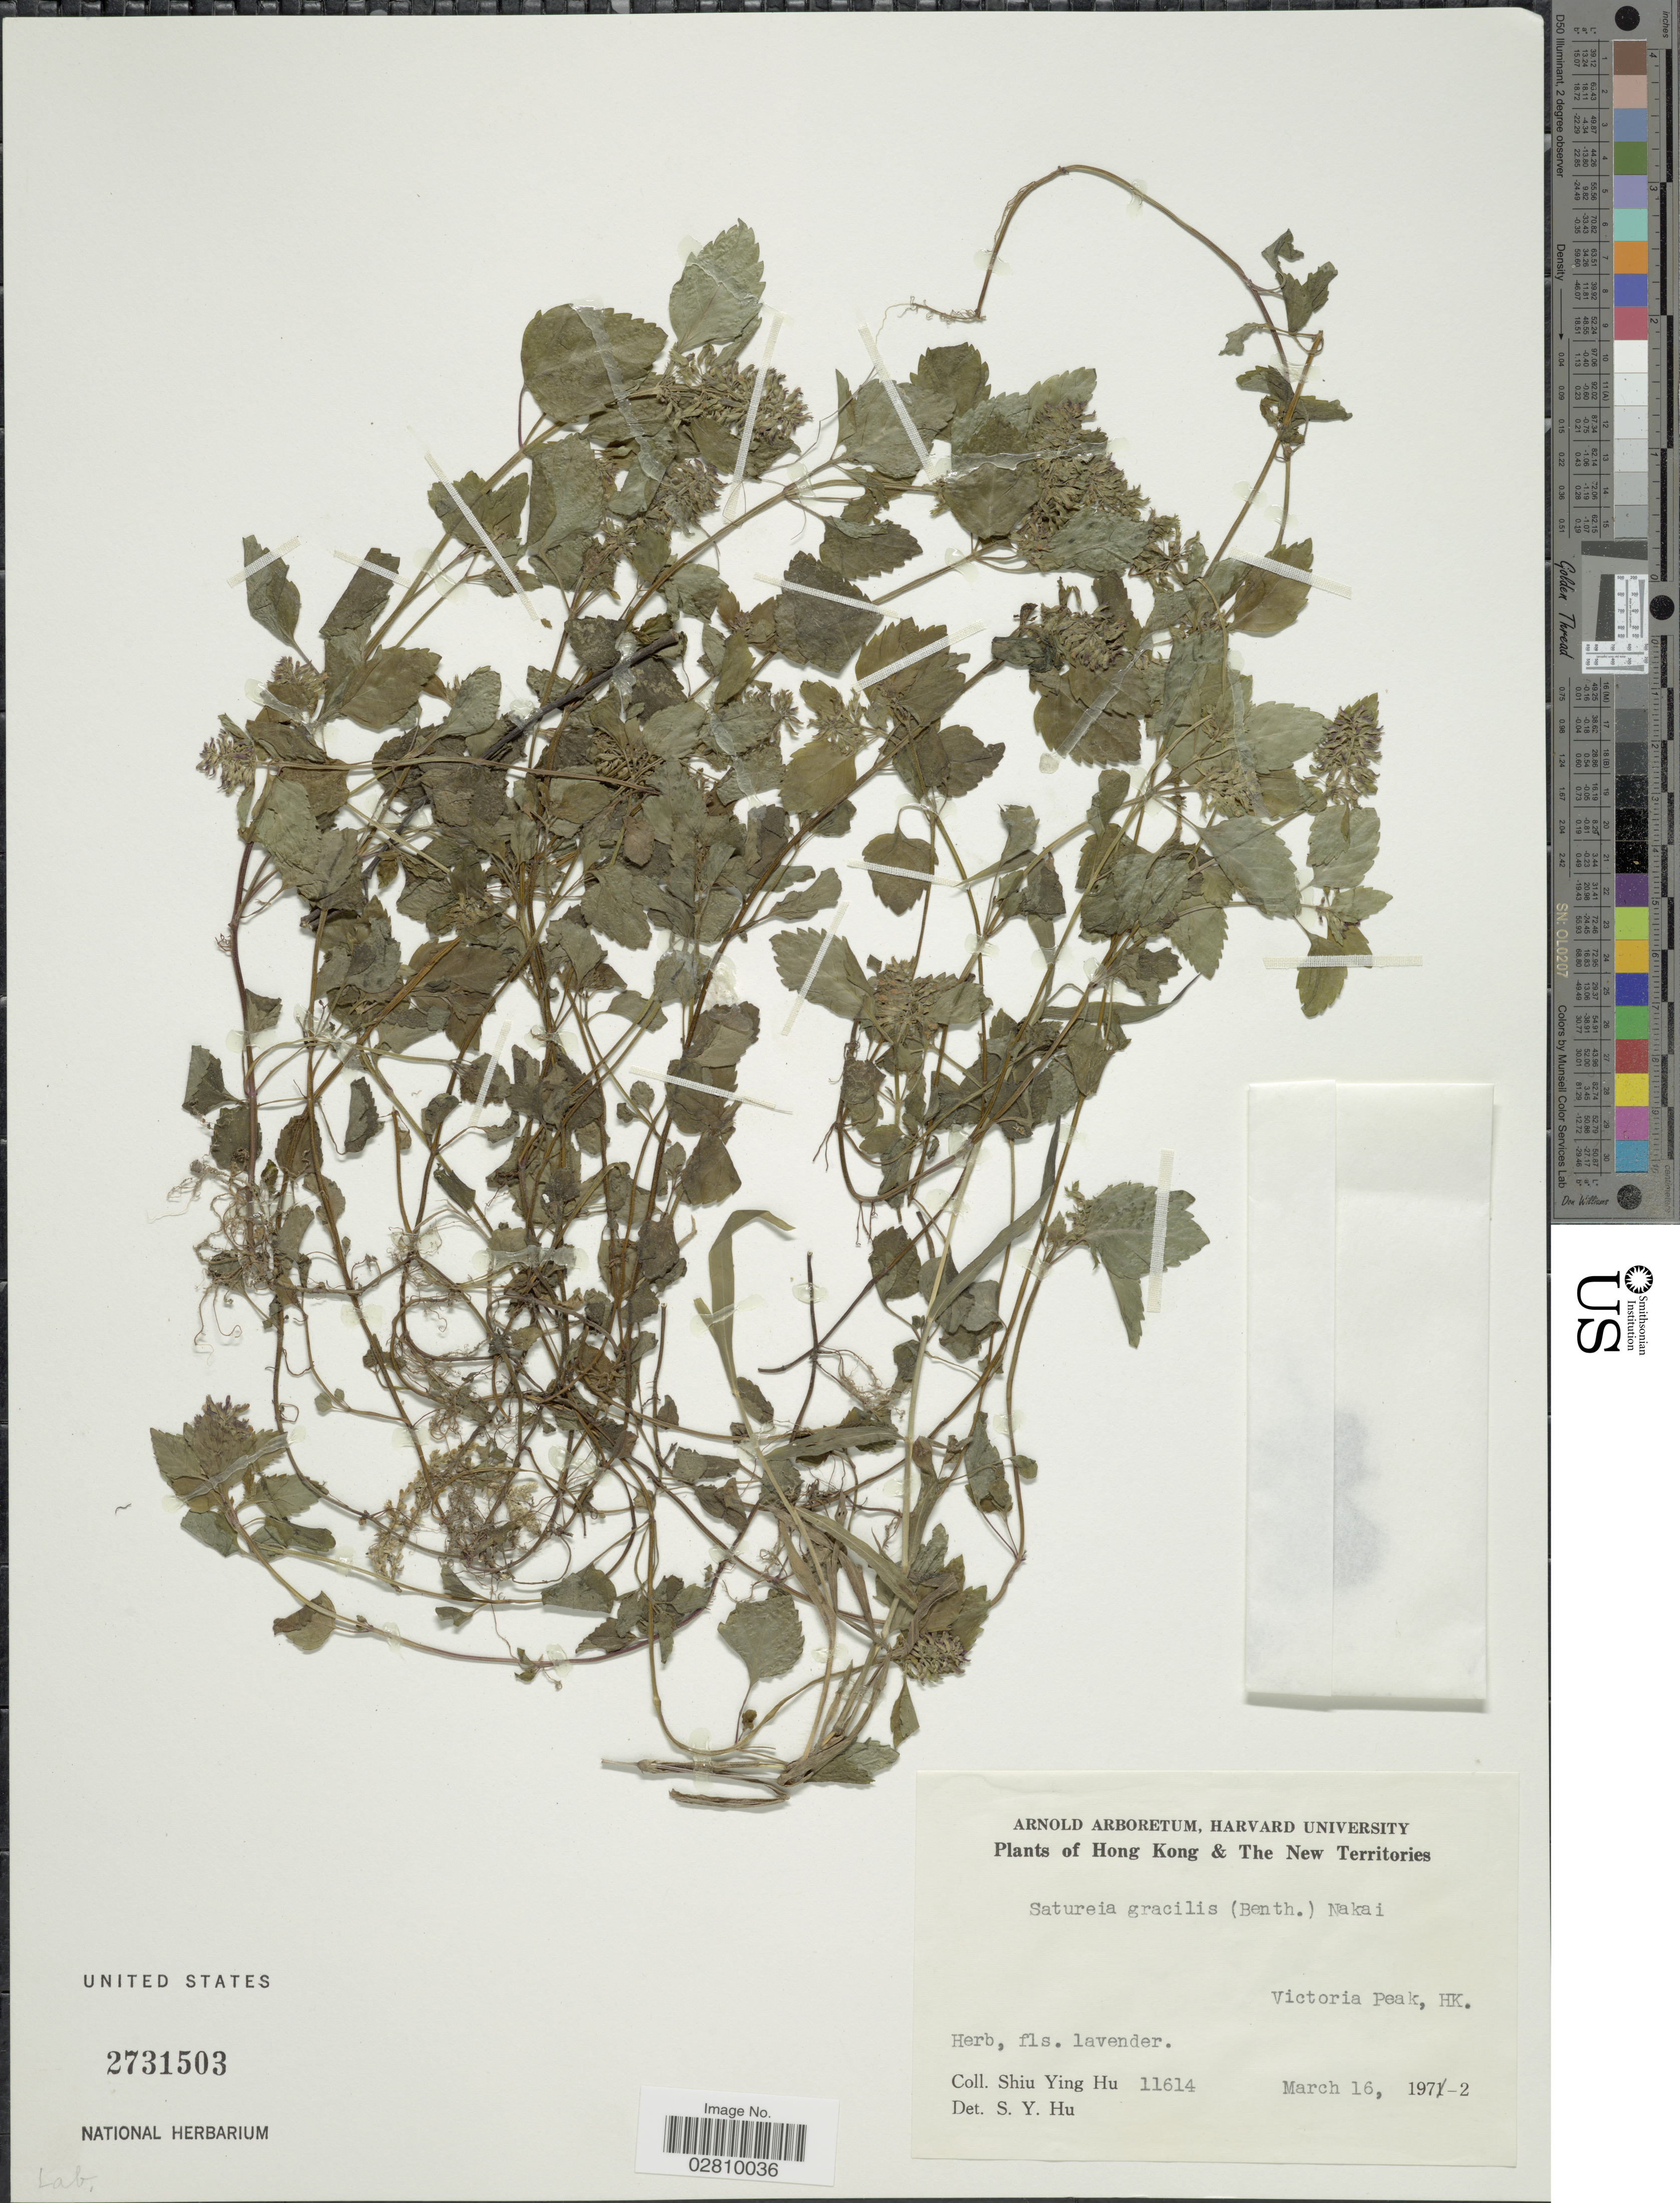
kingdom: Plantae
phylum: Tracheophyta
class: Magnoliopsida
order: Lamiales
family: Lamiaceae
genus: Calamintha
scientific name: Calamintha confinis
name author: Hance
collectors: S. Y. Hu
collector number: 11614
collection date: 1972-03-16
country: China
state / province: Hong Kong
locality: Hong Kong & The New Territories. Victoria Peak, HK.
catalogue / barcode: US 2731503